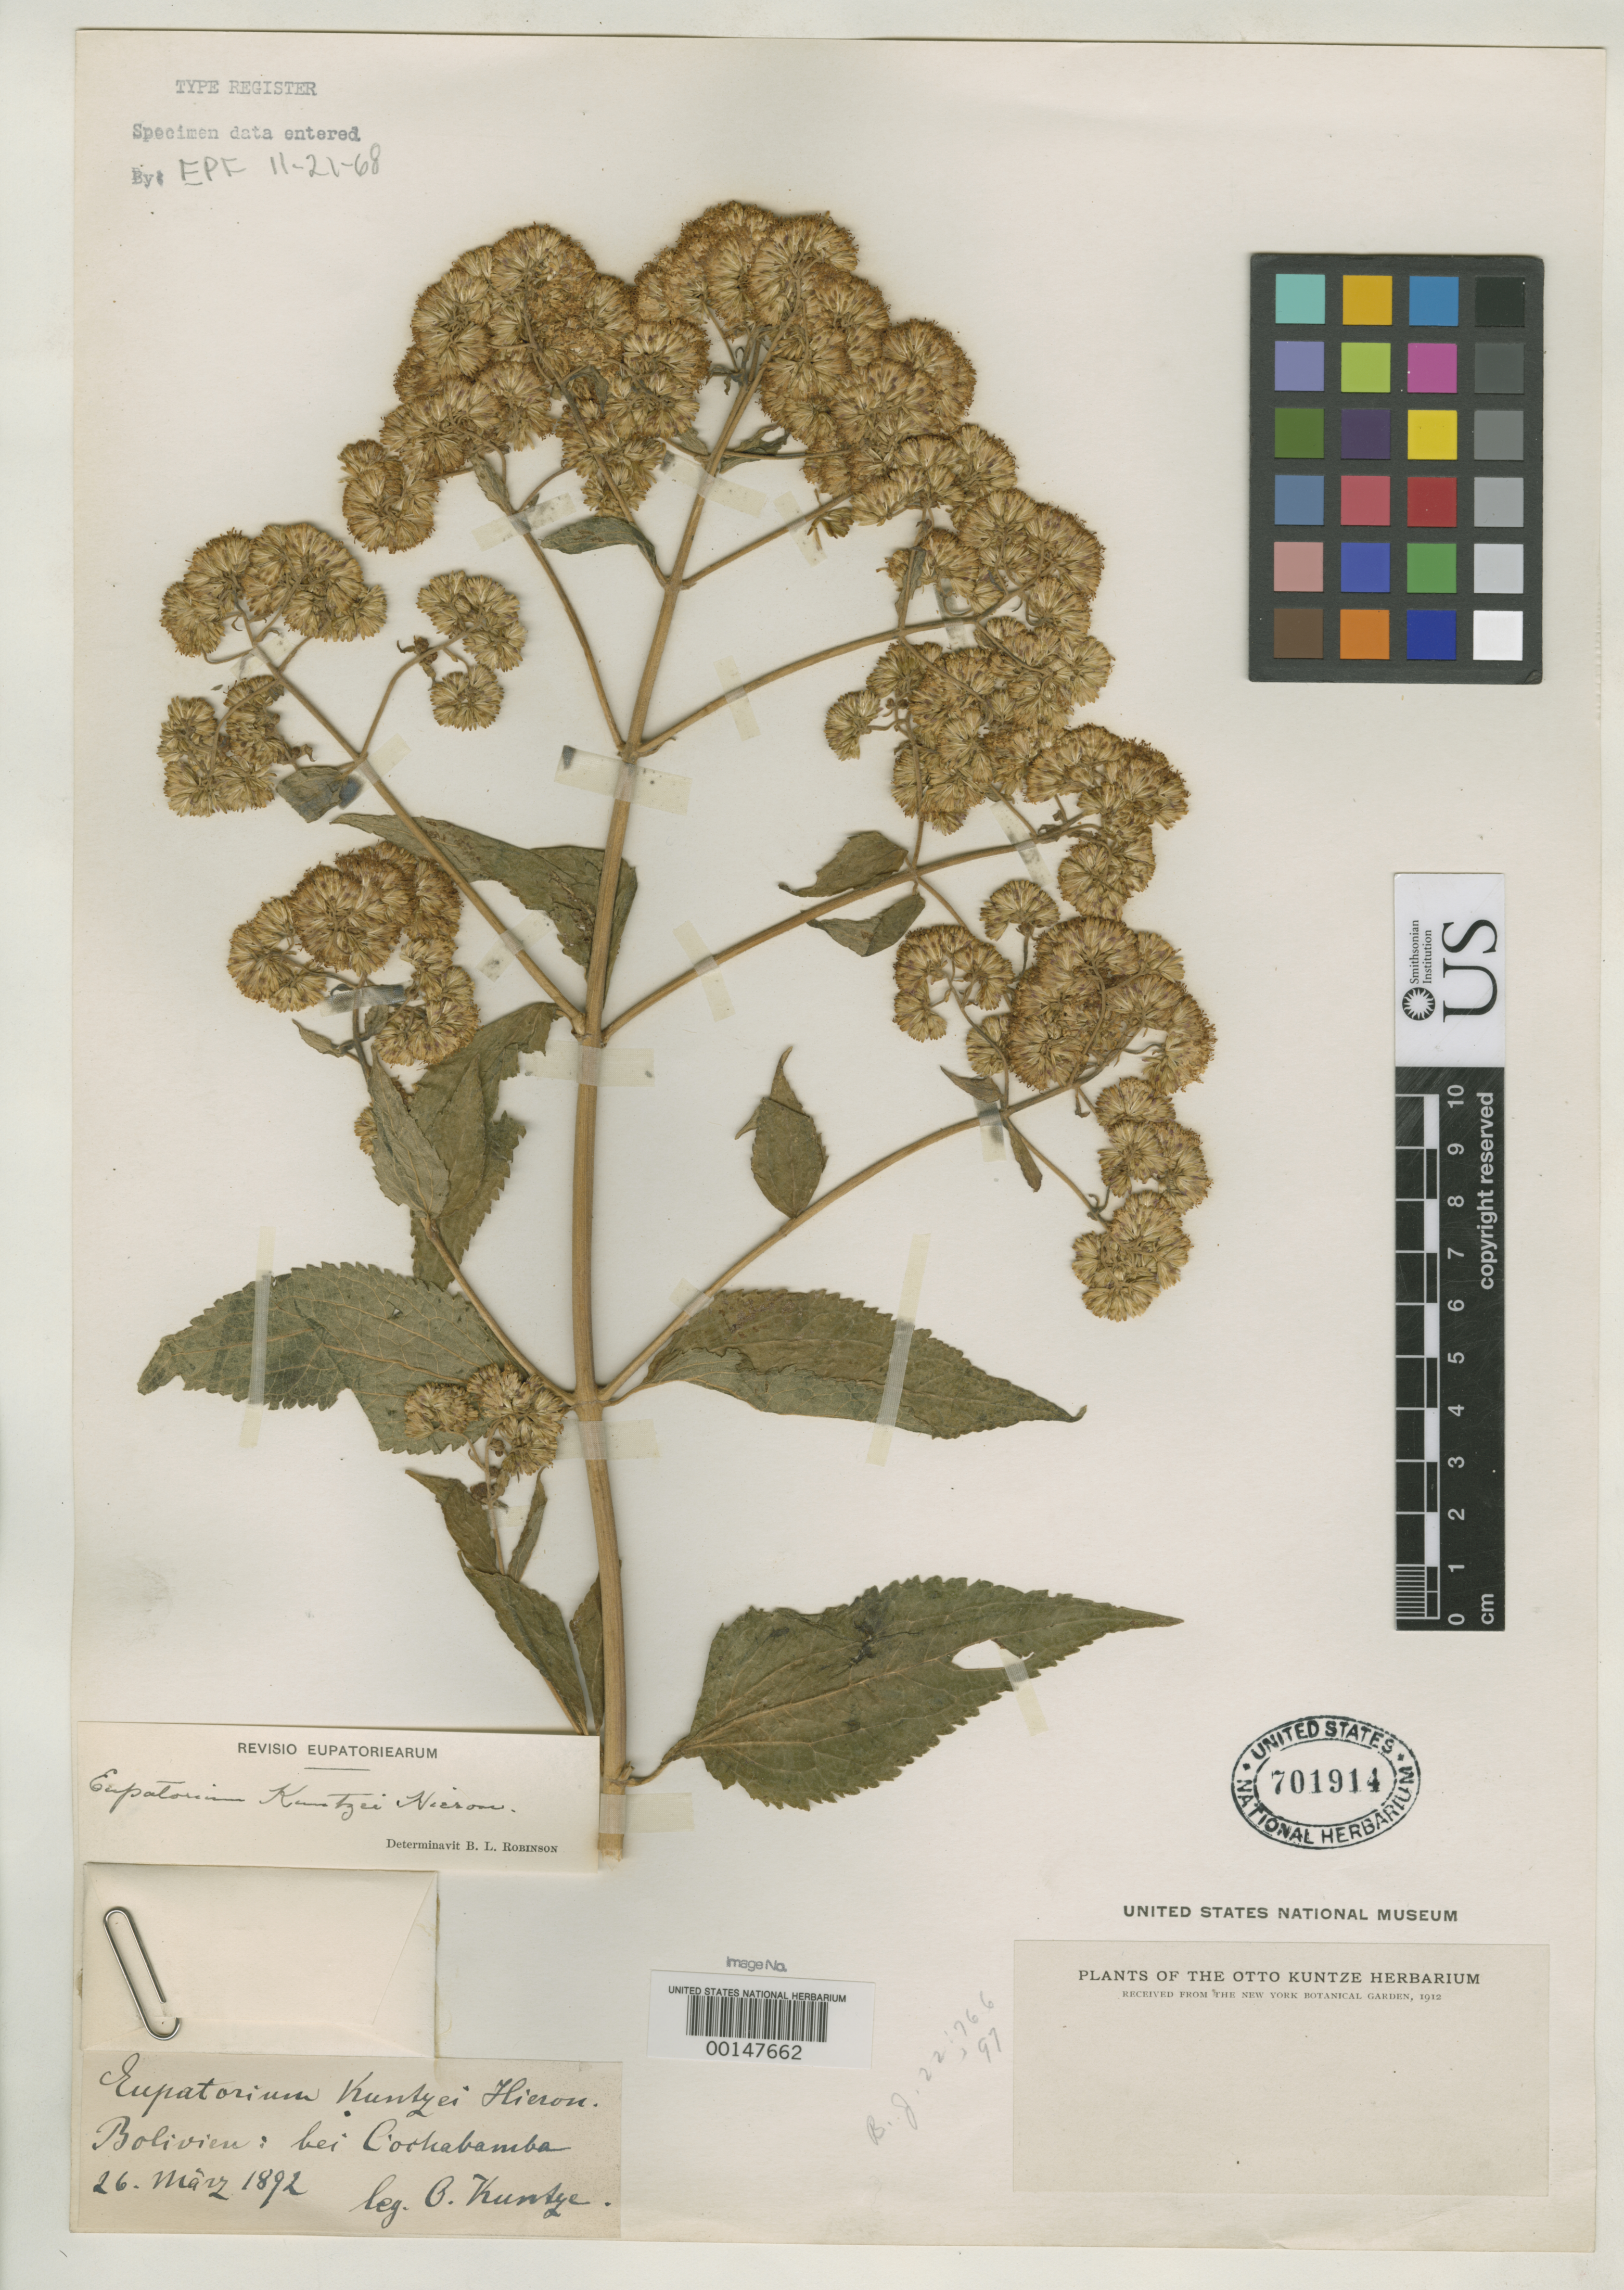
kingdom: Plantae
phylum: Tracheophyta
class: Magnoliopsida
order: Asterales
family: Asteraceae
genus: Eupatorium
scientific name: Eupatorium kuntzei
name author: Hieron.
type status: Isotype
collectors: C.E.O. Kuntze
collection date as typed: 26 Mar 1892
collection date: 1892-03-26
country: Bolivia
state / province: Cochabamba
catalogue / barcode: US 701914